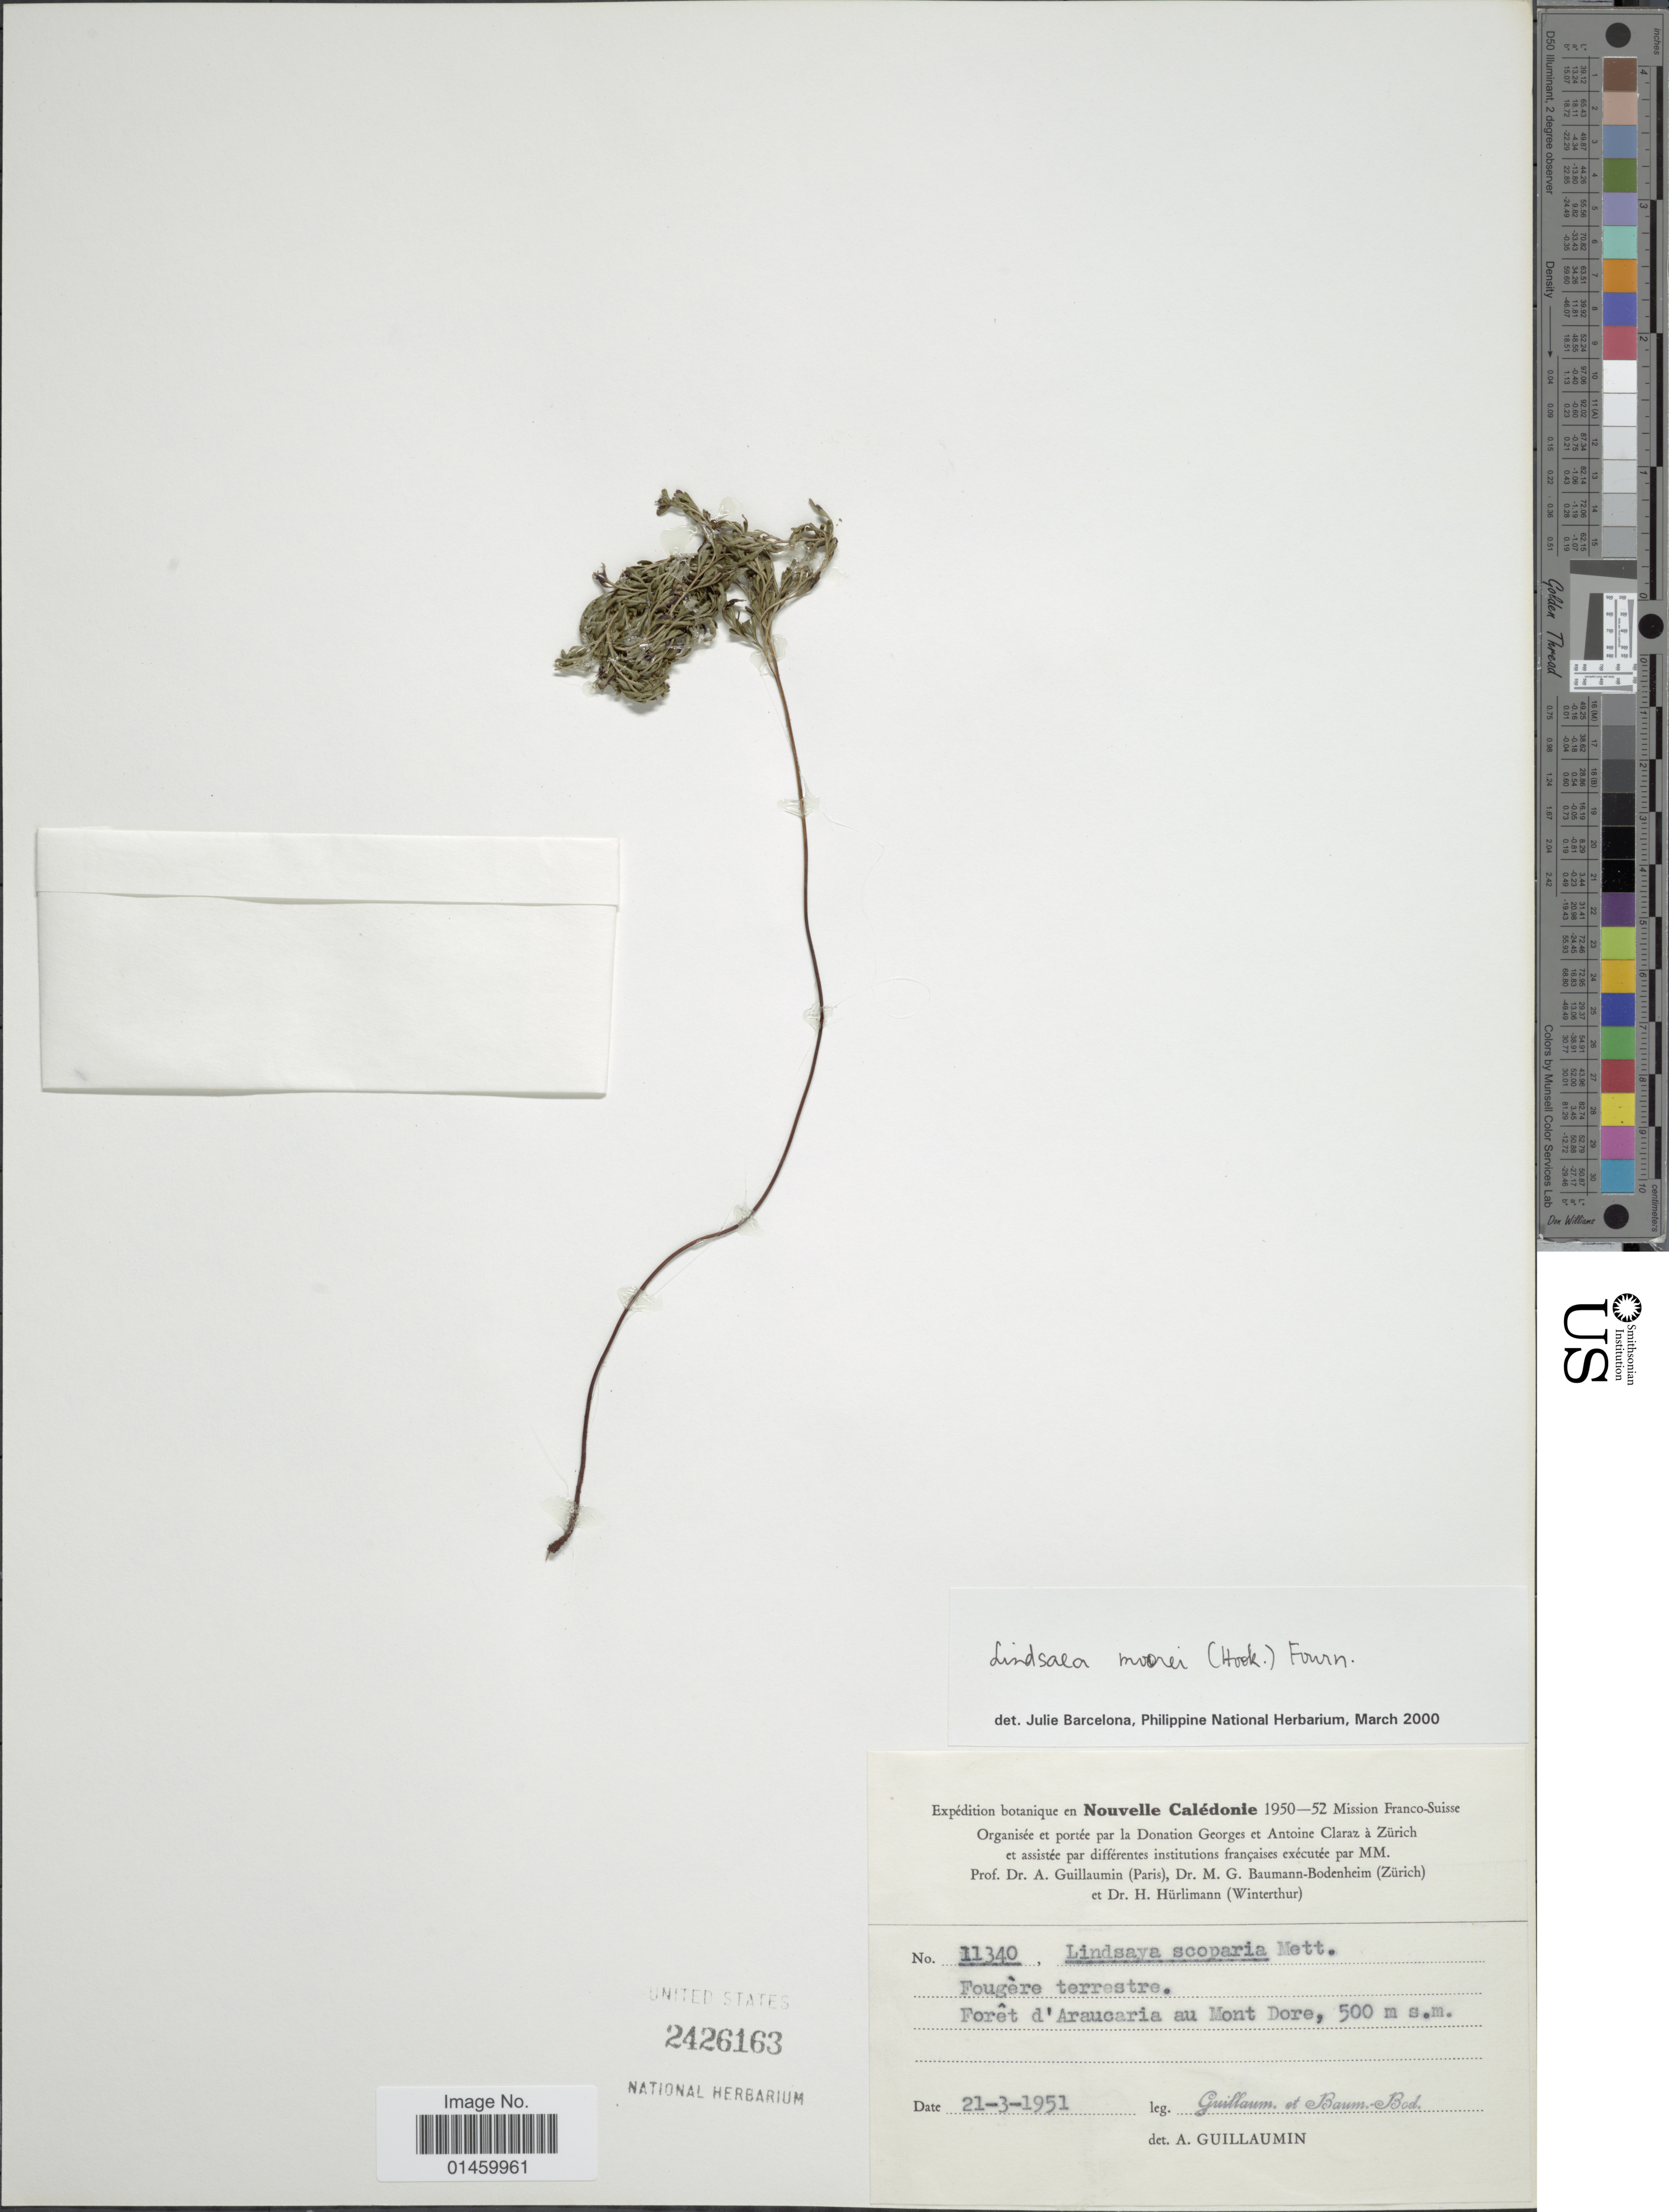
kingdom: Plantae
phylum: Tracheophyta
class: Polypodiopsida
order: Polypodiales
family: Lindsaeaceae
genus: Lindsaea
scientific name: Lindsaea moorei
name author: (Hook.) E. Fourn.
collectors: A. Guillaumin & M. G. Baumann-Bodenheim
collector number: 11340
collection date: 1951-03-21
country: New Caledonia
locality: Nouvelle Caledonie. Foret d'Araucaria au Mont Dore.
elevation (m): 500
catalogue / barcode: US 2426163